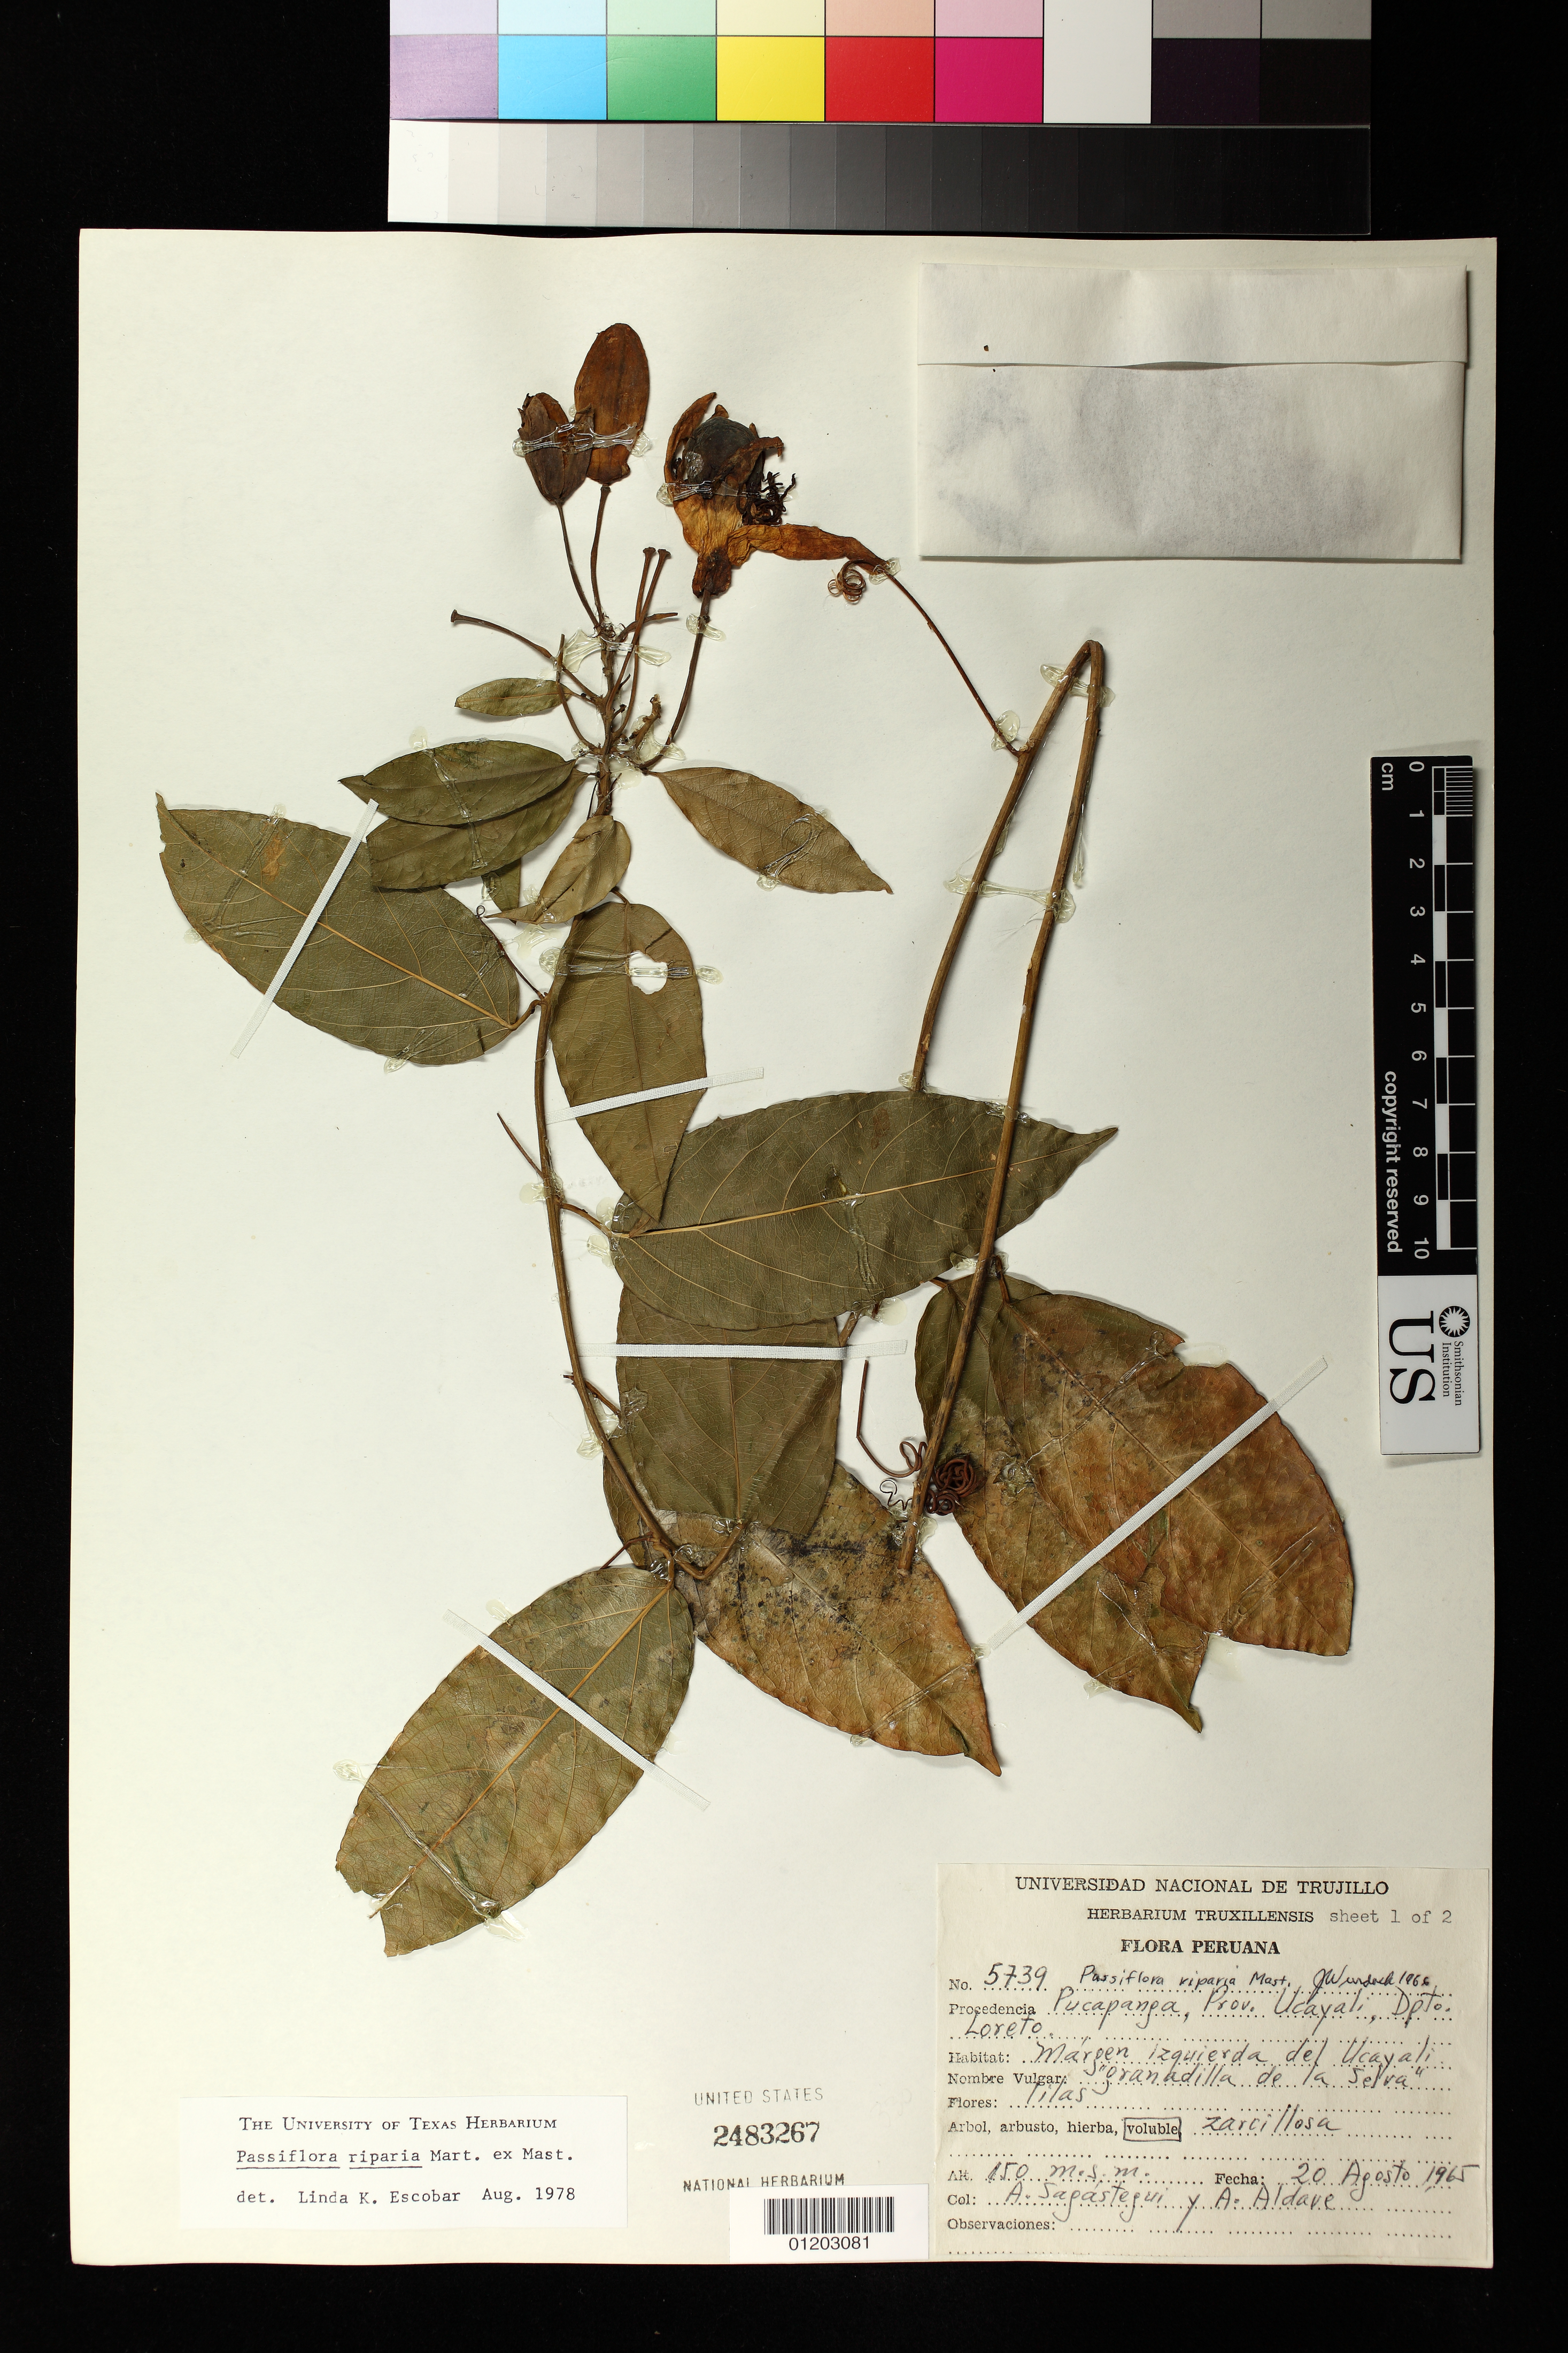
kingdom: Plantae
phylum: Tracheophyta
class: Magnoliopsida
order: Malpighiales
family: Passifloraceae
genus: Passiflora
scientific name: Passiflora riparia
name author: Mart. ex Mast.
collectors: A. Sagástegui A. & A. Aldave P.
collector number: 5739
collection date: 1965-08-20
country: Peru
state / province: Loreto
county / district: Ucayali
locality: Pucapanga, Prov. Ucayali, Dpto. Loreto. Maroen izquierda del Ucayali.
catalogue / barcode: US 2483267